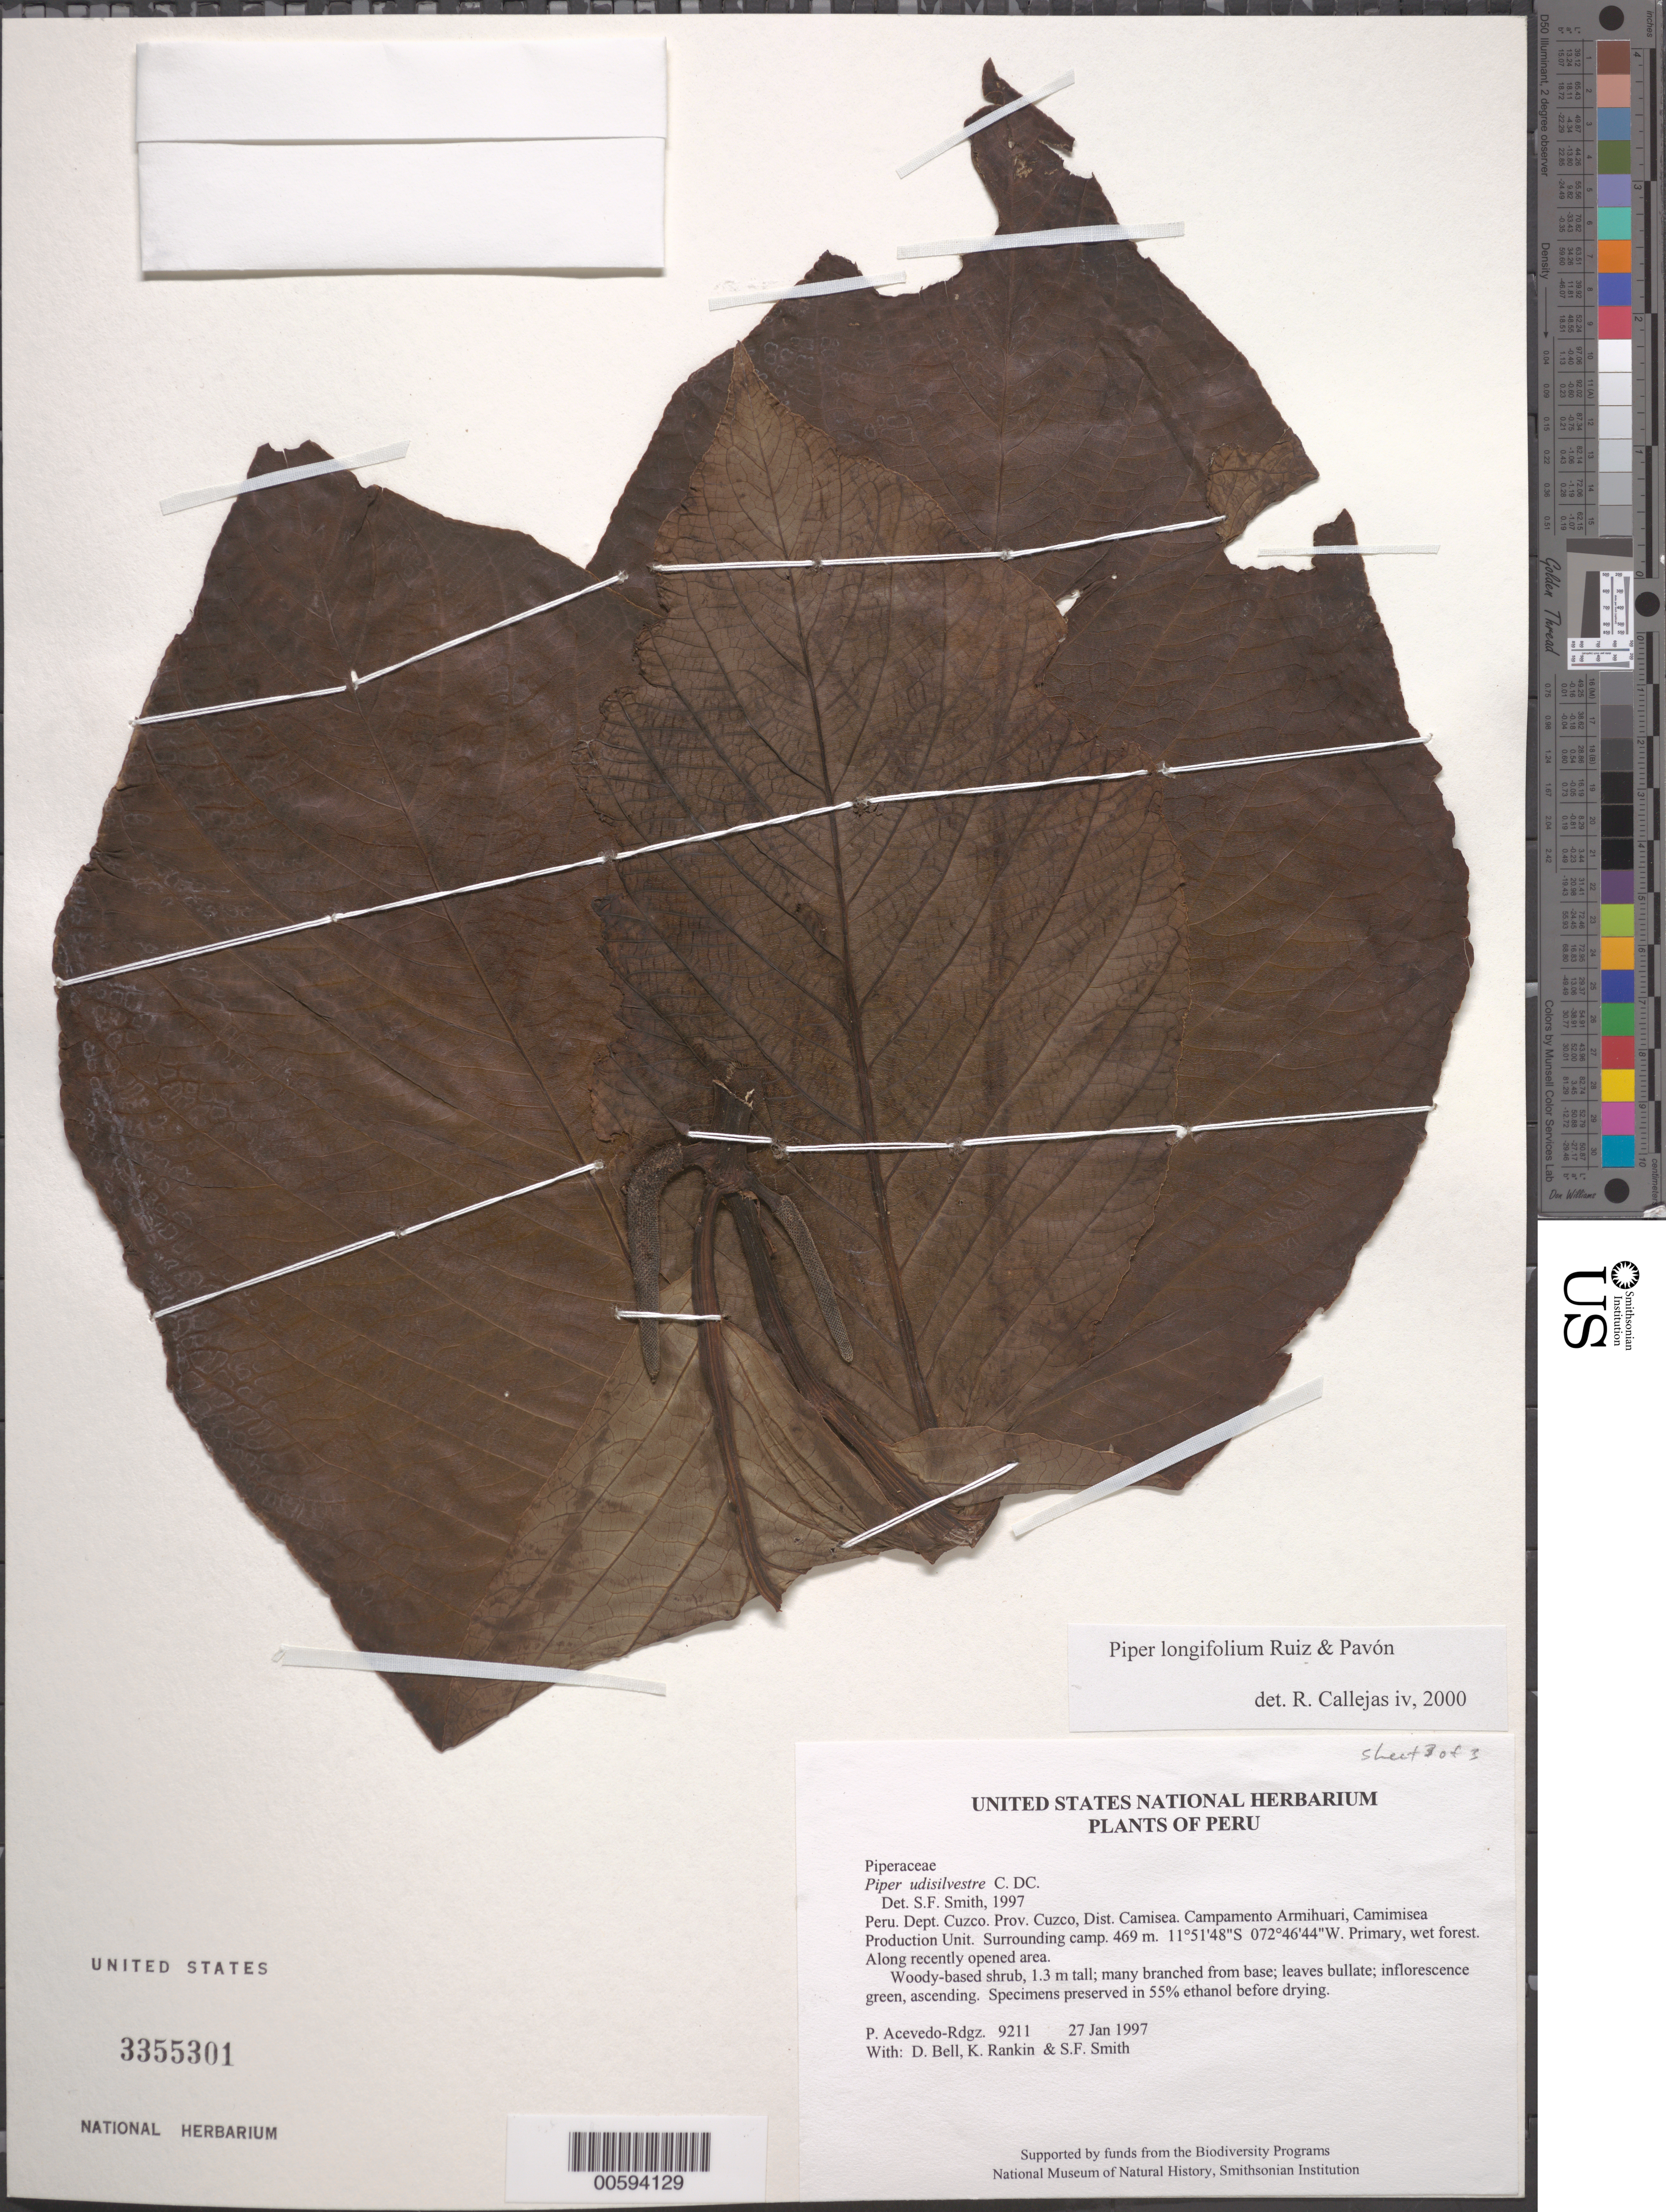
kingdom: Plantae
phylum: Tracheophyta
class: Magnoliopsida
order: Piperales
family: Piperaceae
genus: Piper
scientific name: Piper longifolium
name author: Ruiz & Pav.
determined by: Callejas, Ricardo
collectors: P. Acevedo-Rodr., D. A. Bell, K. B. Rankin & S.F. Smith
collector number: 9211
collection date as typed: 27 Jan 1997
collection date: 1997-01-27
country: Peru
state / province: Cusco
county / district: Cusco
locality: Districto Camisea, Campamento Armihuari, Camimisea Production Unit. Surrounding camp.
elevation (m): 469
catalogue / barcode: US 3355301